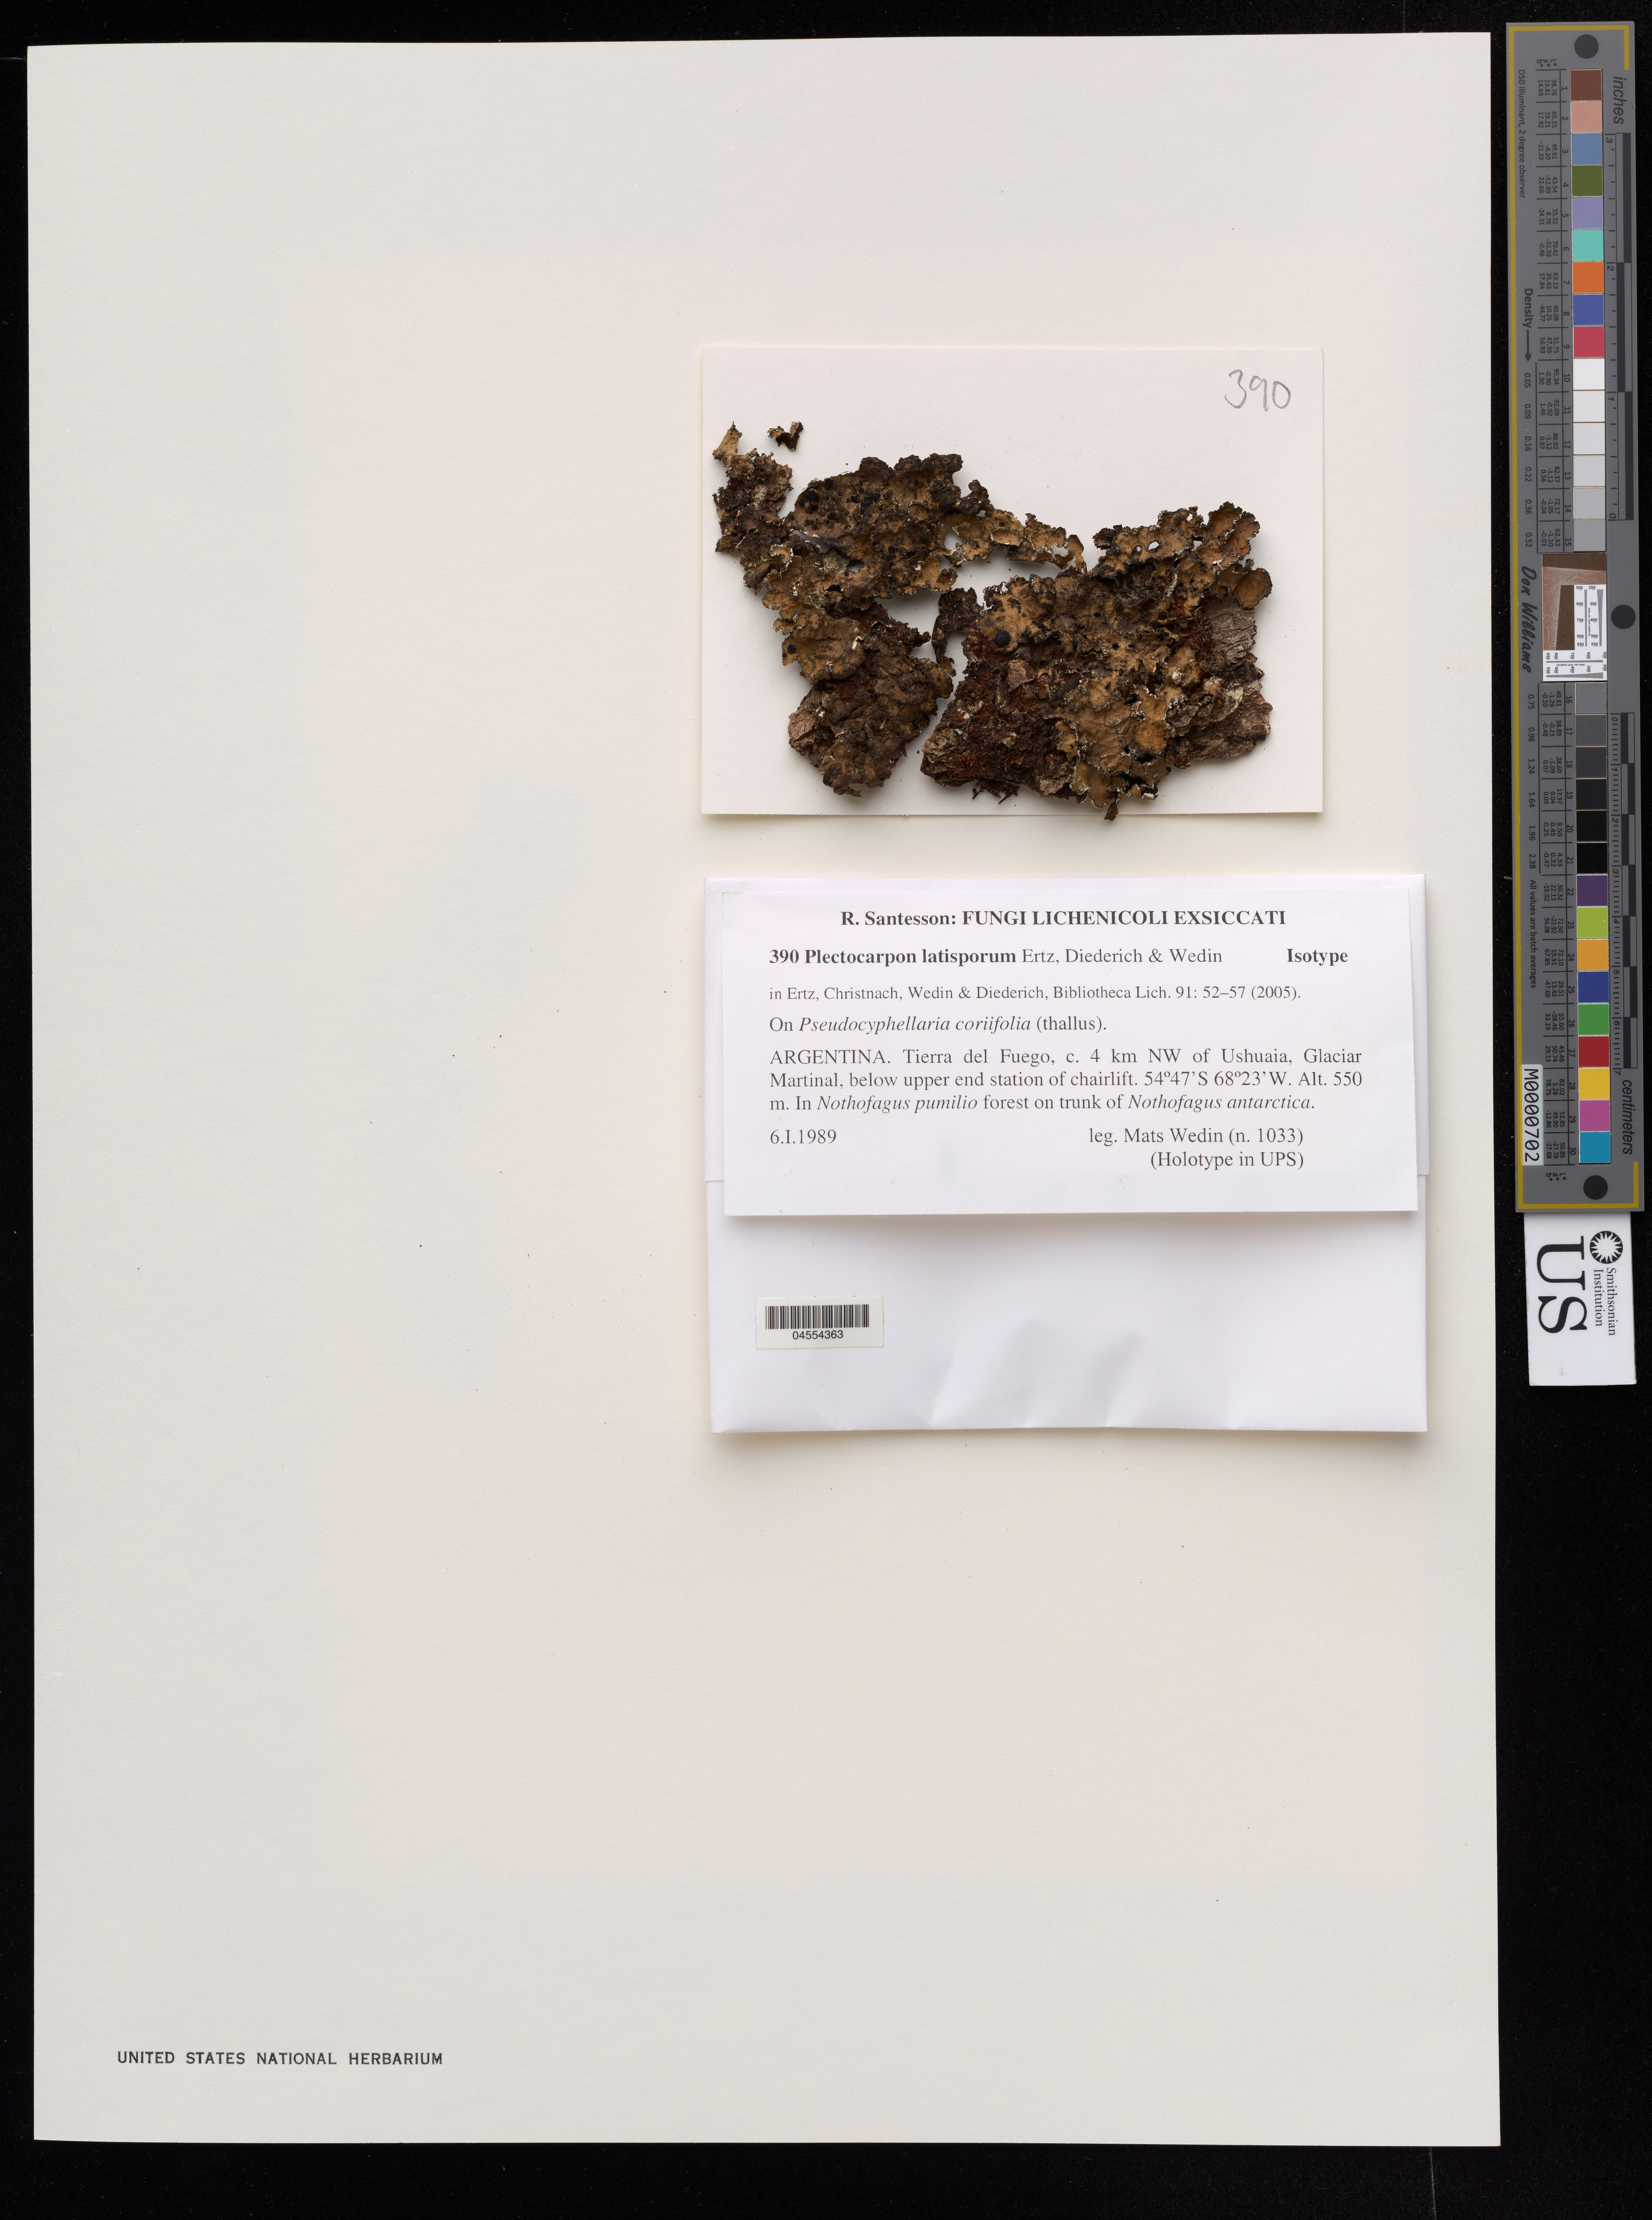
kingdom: Fungi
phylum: Ascomycota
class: Arthoniomycetes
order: Arthoniales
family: Lecanographaceae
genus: Plectocarpon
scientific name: Plectocarpon latisporum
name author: Ertz et al.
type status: Isotype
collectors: M. Wedin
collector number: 1033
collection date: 1989-01-06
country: Argentina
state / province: Tierra del Fuego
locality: C. 4 km NW of Ushuaia, Glaciar Martinal, below upper end station of chairlift.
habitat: on Pseudocyphellaria coriifolia (thallus)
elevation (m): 550